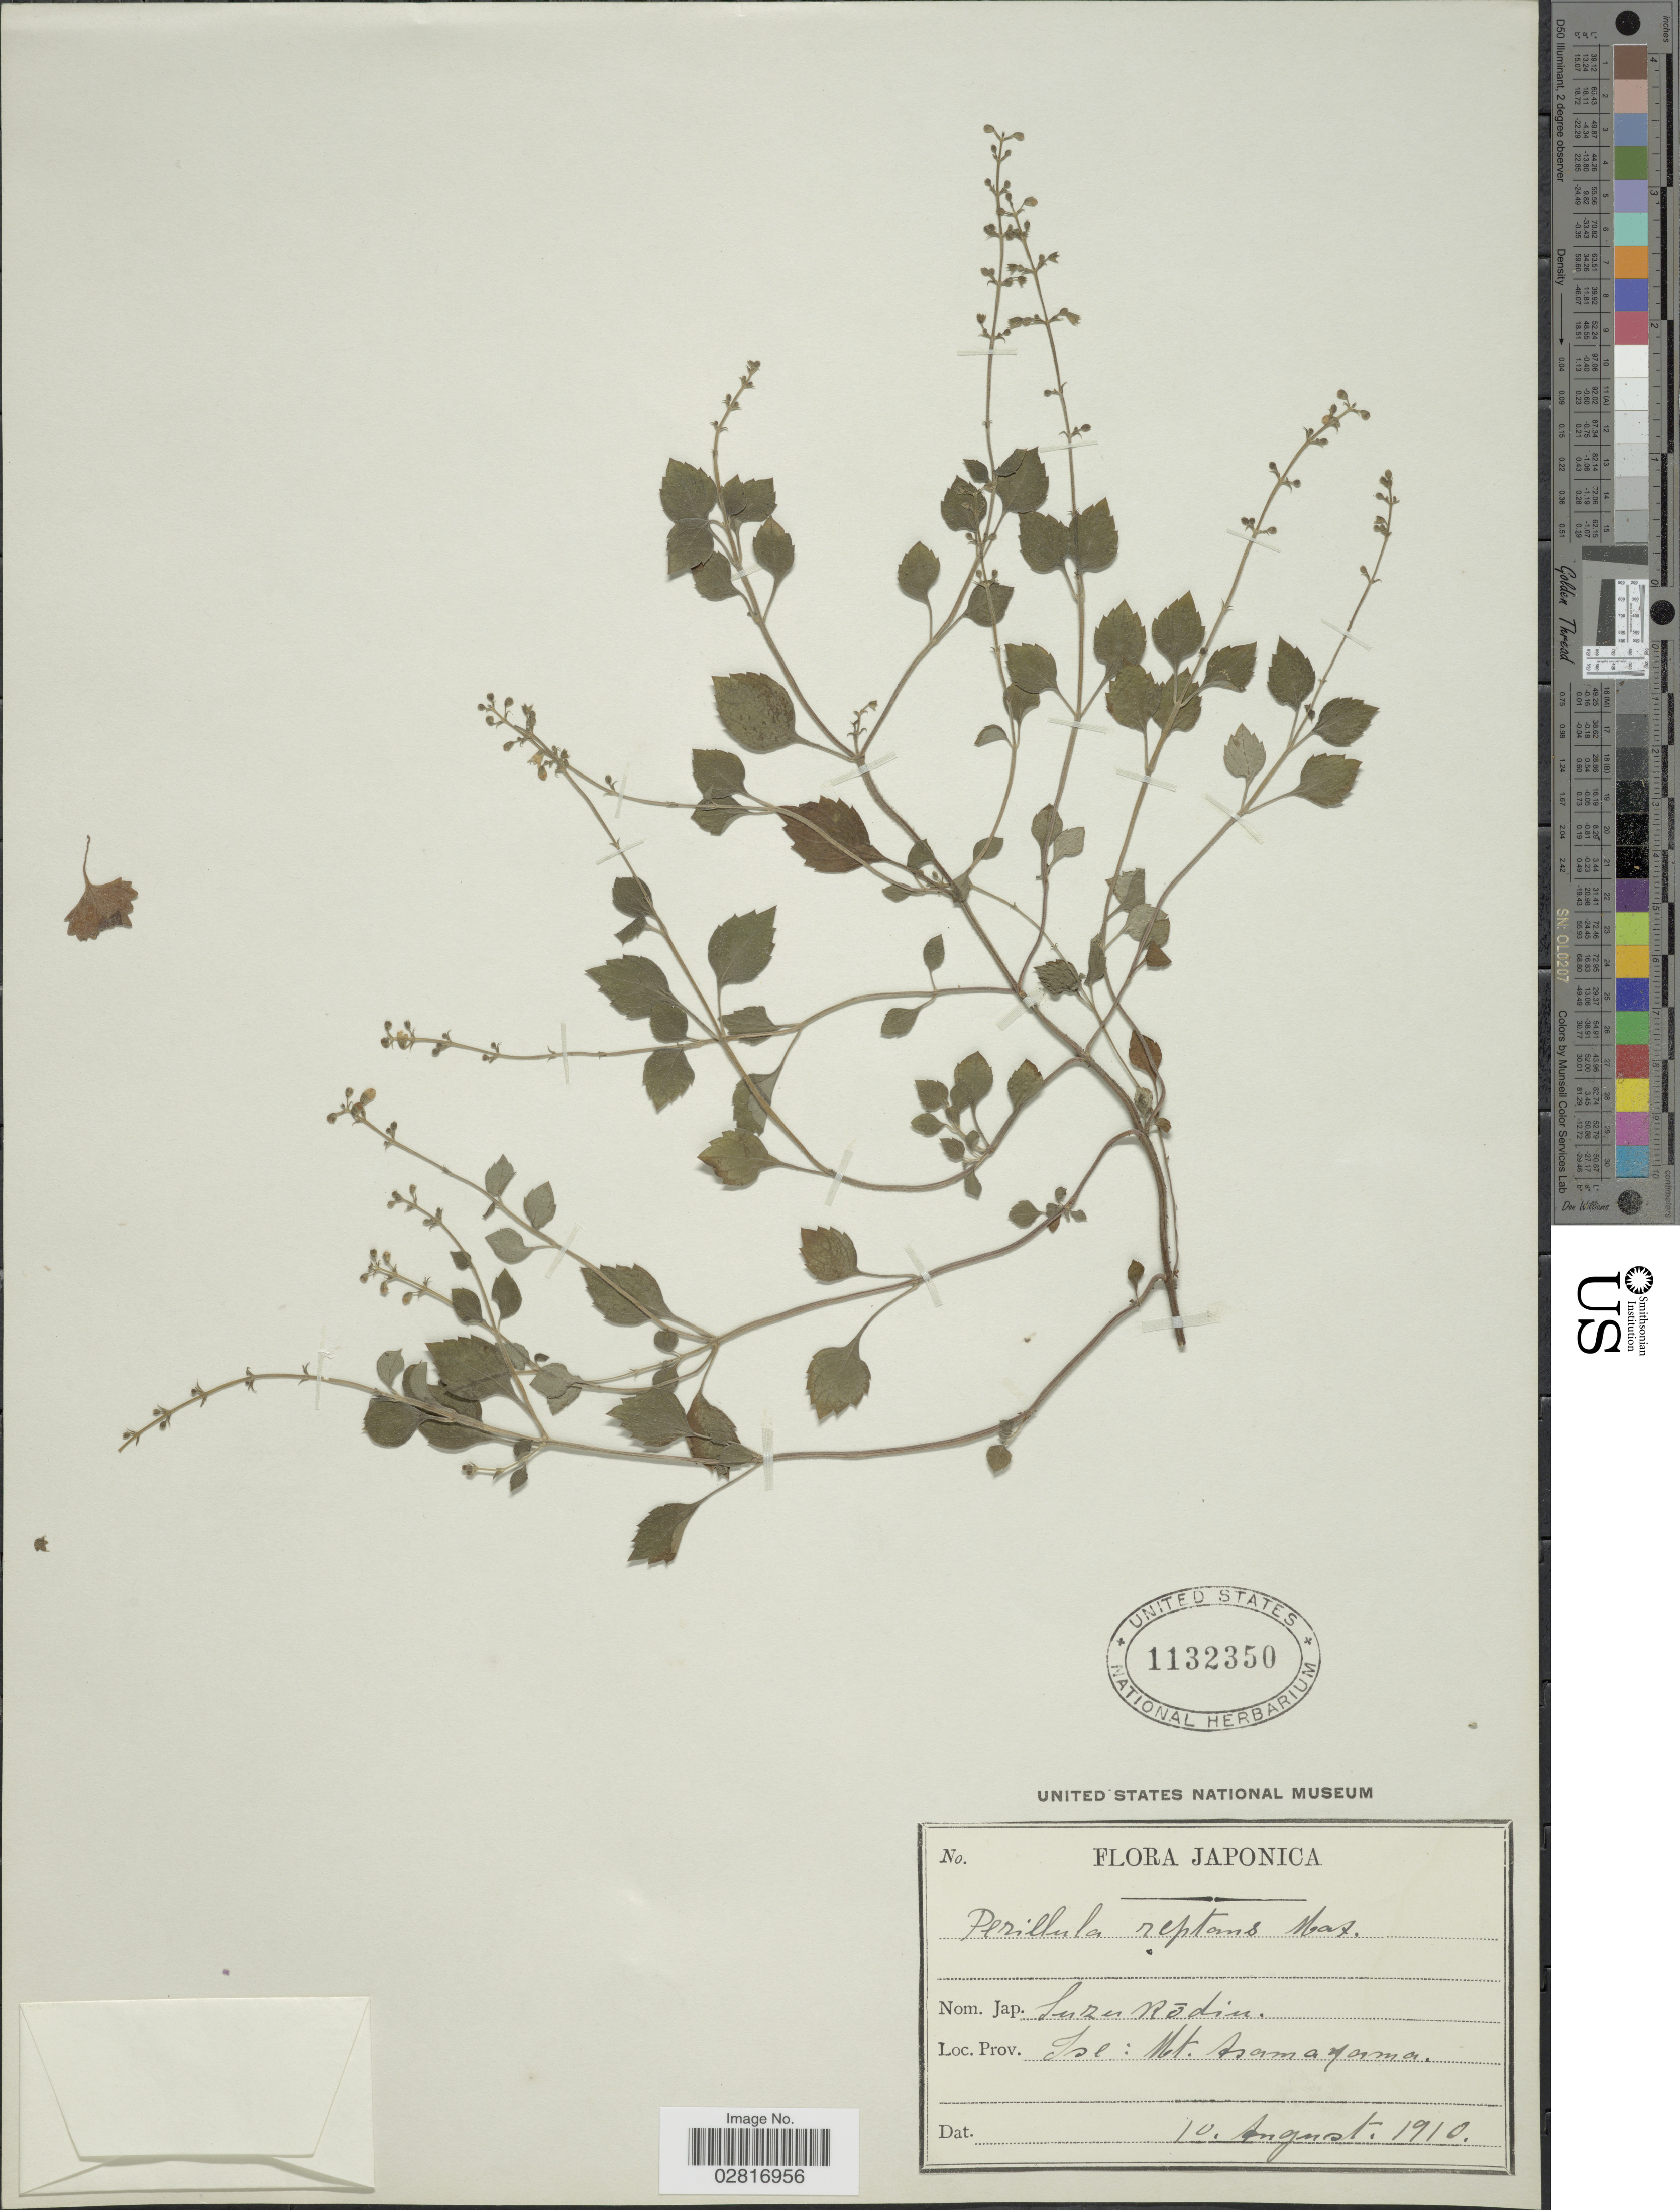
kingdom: Plantae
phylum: Tracheophyta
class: Magnoliopsida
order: Lamiales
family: Lamiaceae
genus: Perillula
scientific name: Perillula reptans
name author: Maxim.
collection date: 1910-08-10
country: Japan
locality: Ise: Mt. Asamayama.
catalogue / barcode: US 1132350